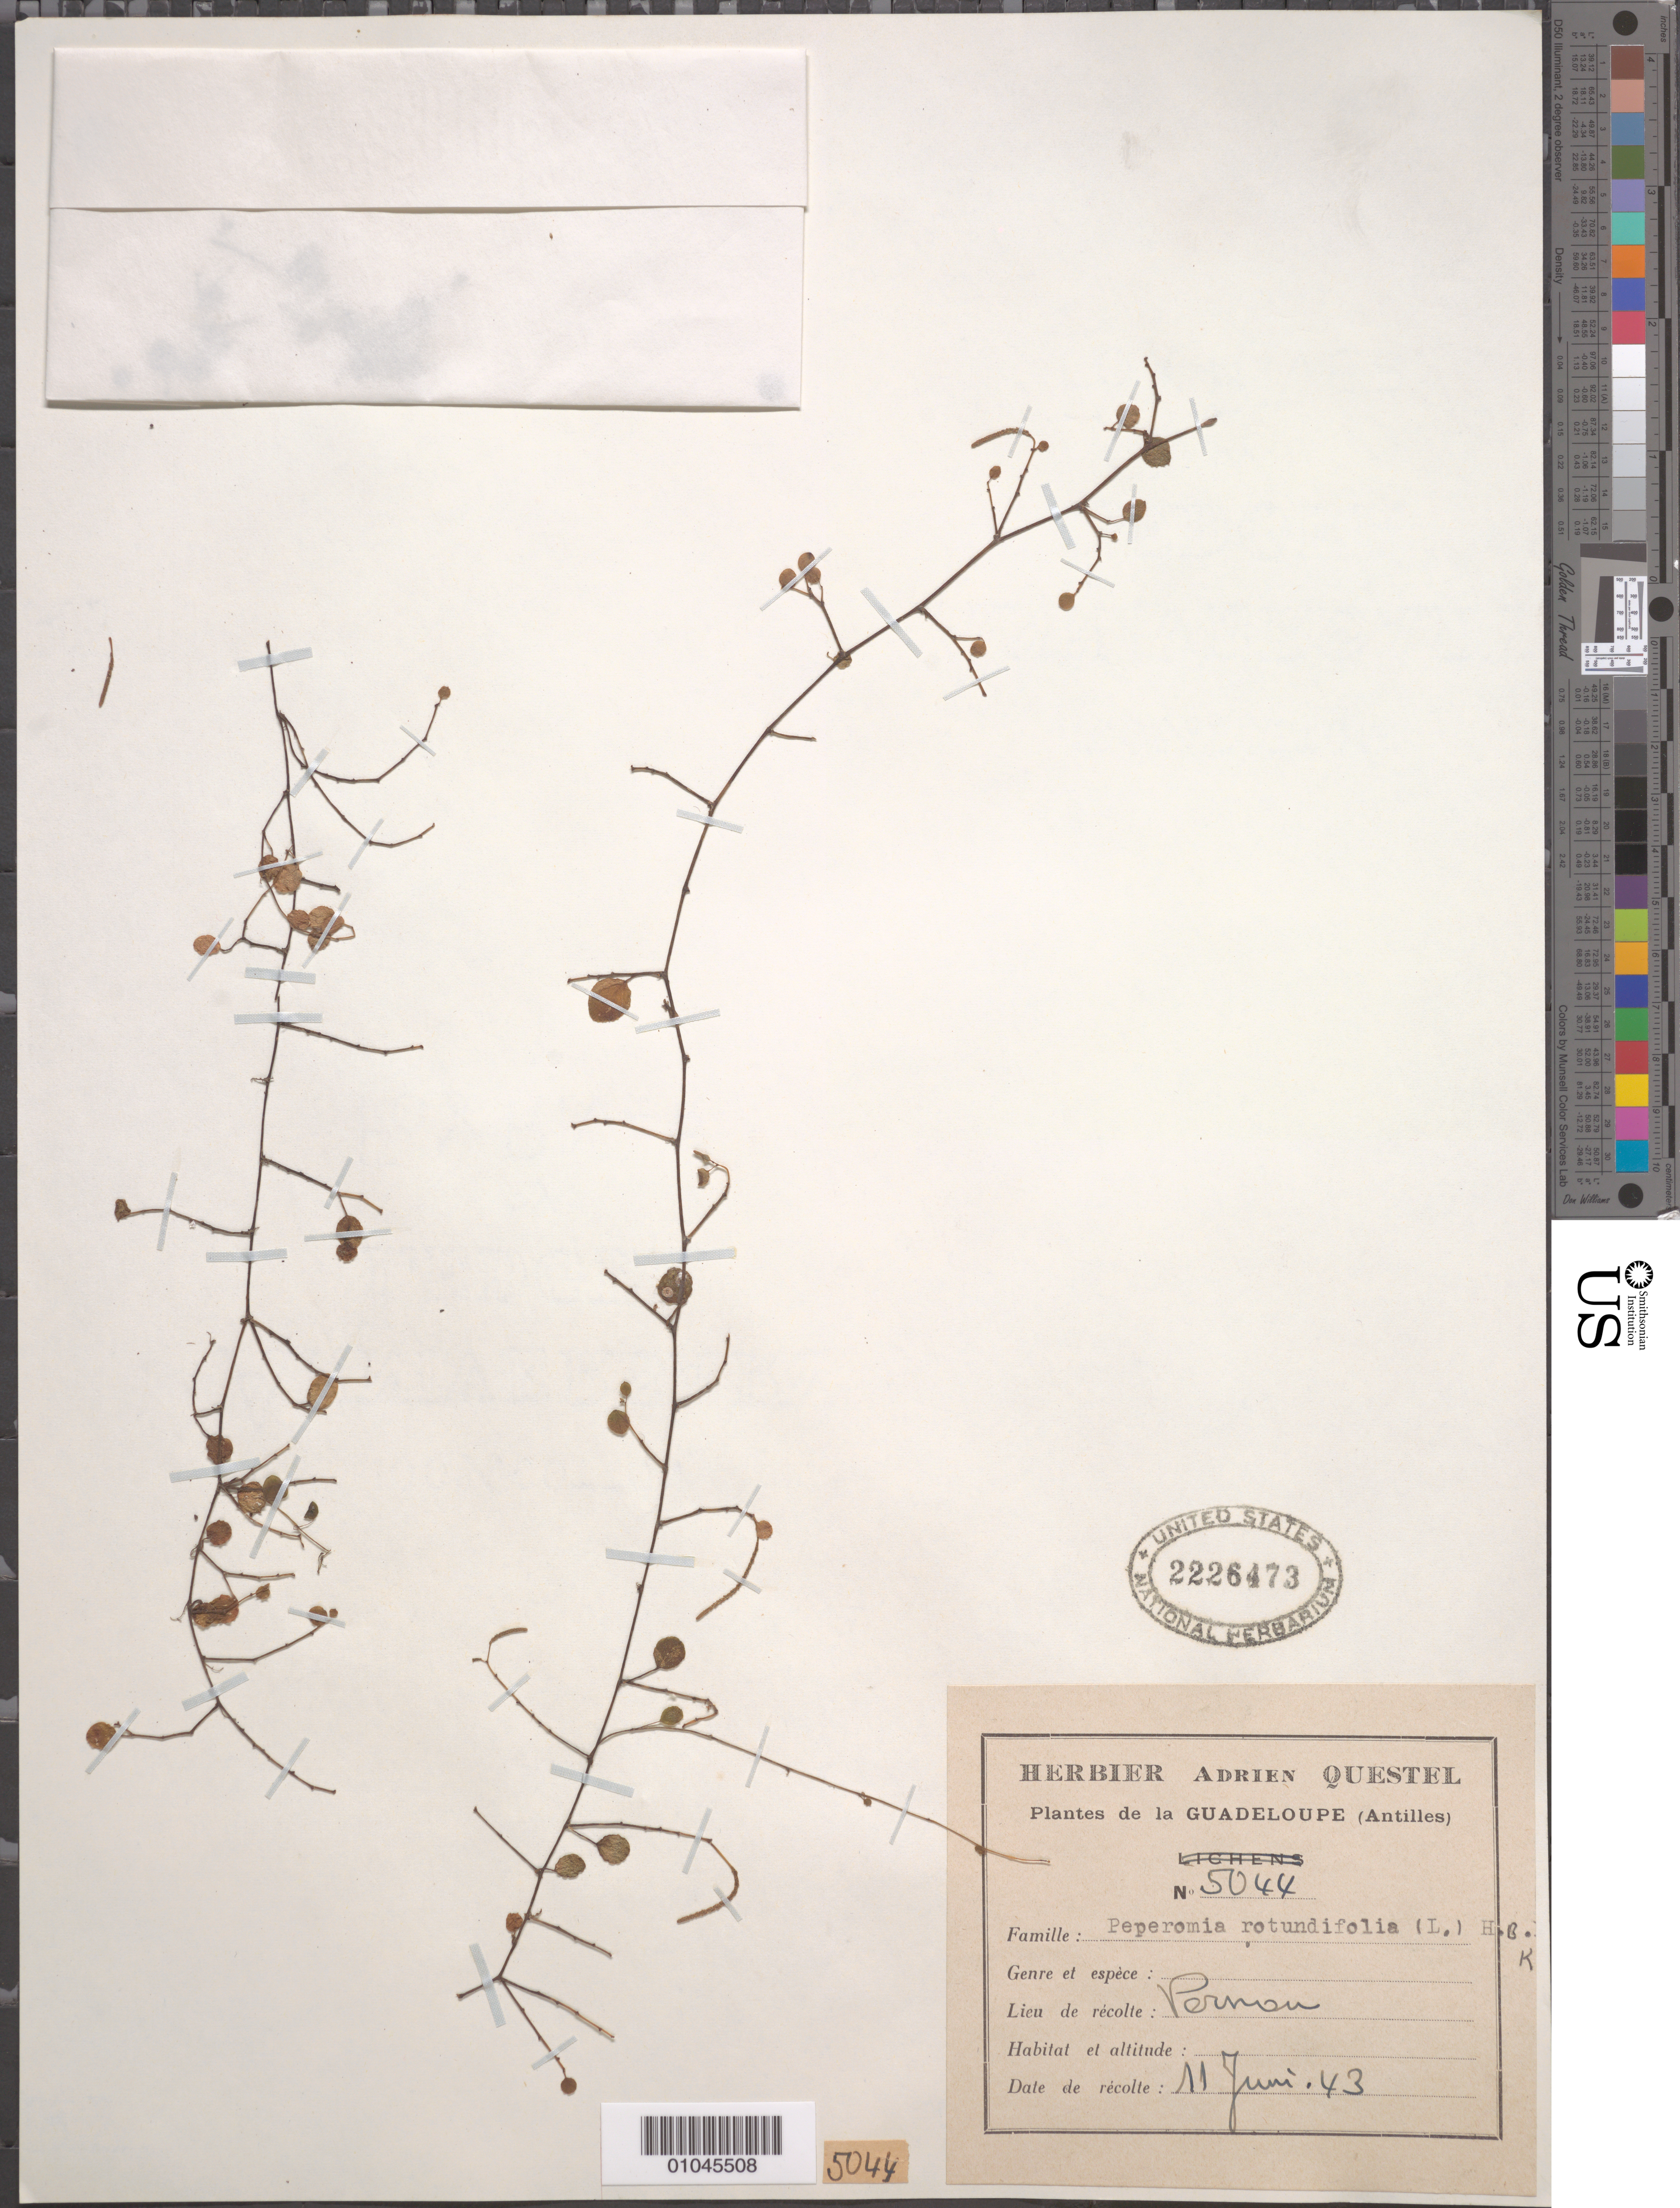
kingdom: Plantae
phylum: Tracheophyta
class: Magnoliopsida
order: Piperales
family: Piperaceae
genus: Peperomia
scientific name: Peperomia rotundifolia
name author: (L.) Kunth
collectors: A. Questel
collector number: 5044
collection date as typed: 11 Jun 1943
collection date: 1943-06-11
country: Guadeloupe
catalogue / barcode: US 2226473